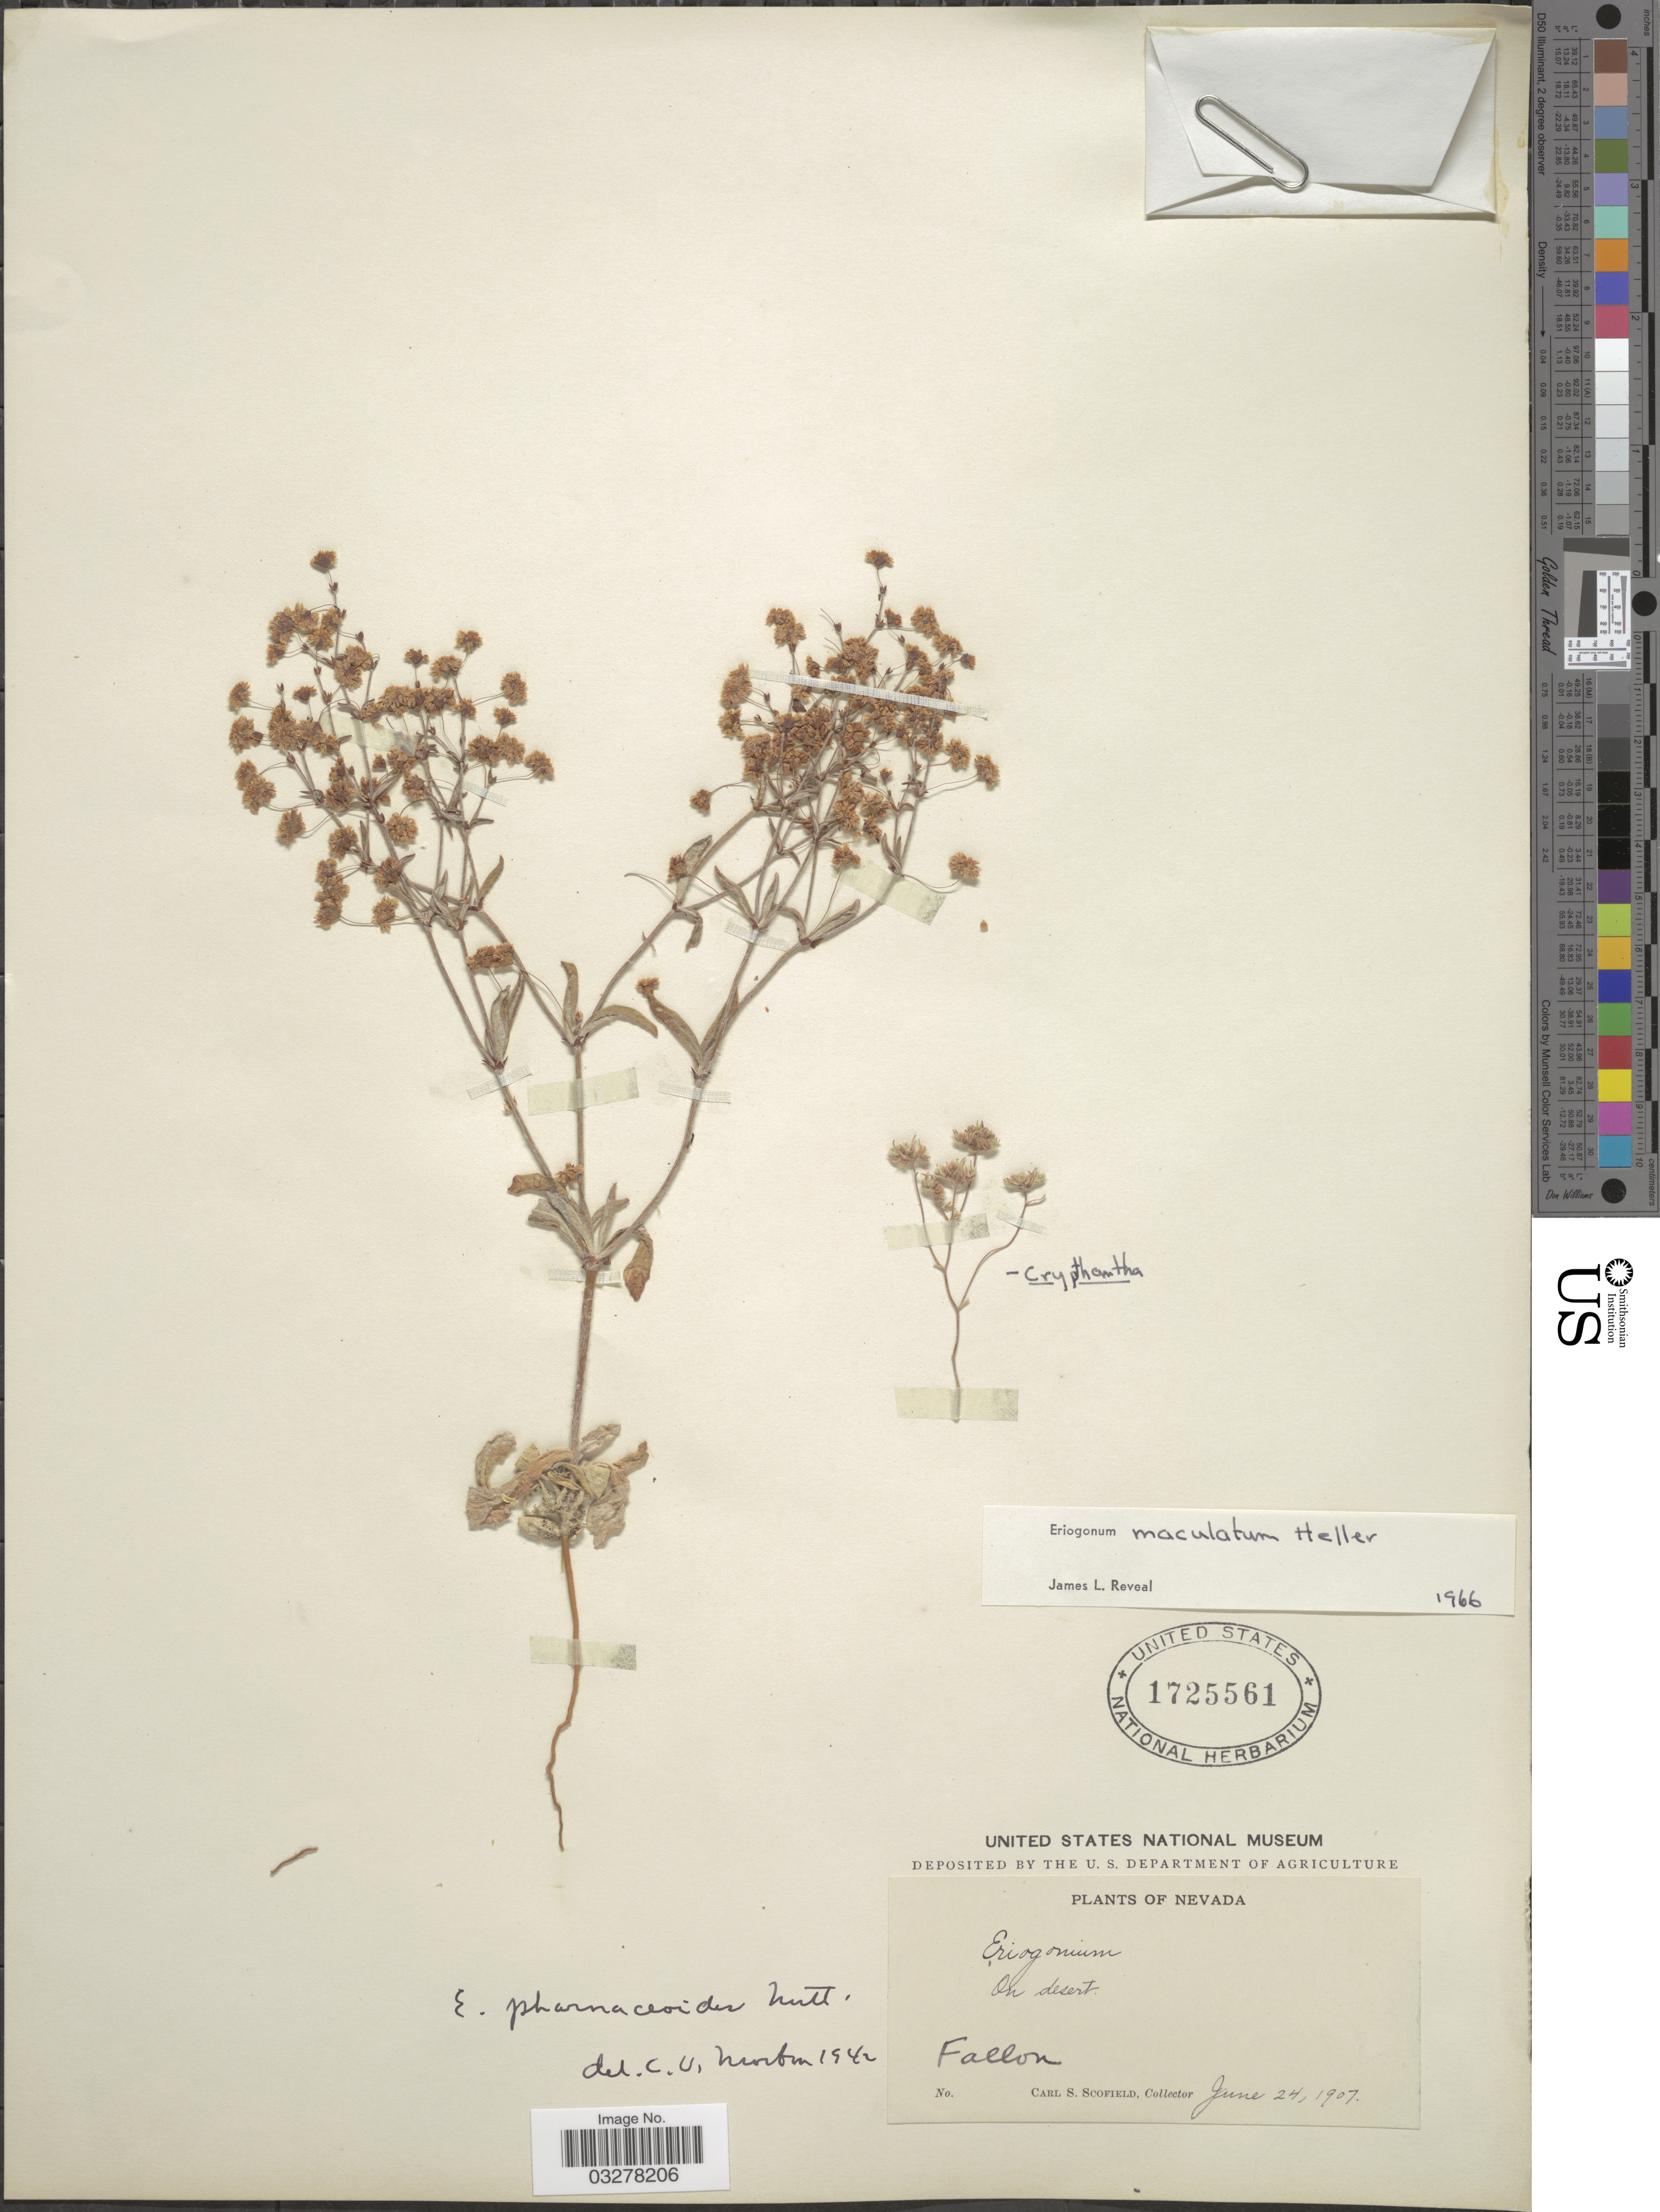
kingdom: Plantae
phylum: Tracheophyta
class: Magnoliopsida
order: Caryophyllales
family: Polygonaceae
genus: Eriogonum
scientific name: Eriogonum maculatum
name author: A. Heller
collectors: C. Scofield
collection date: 1907-06-24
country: United States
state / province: Nevada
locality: Fallon.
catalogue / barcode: US 1725561